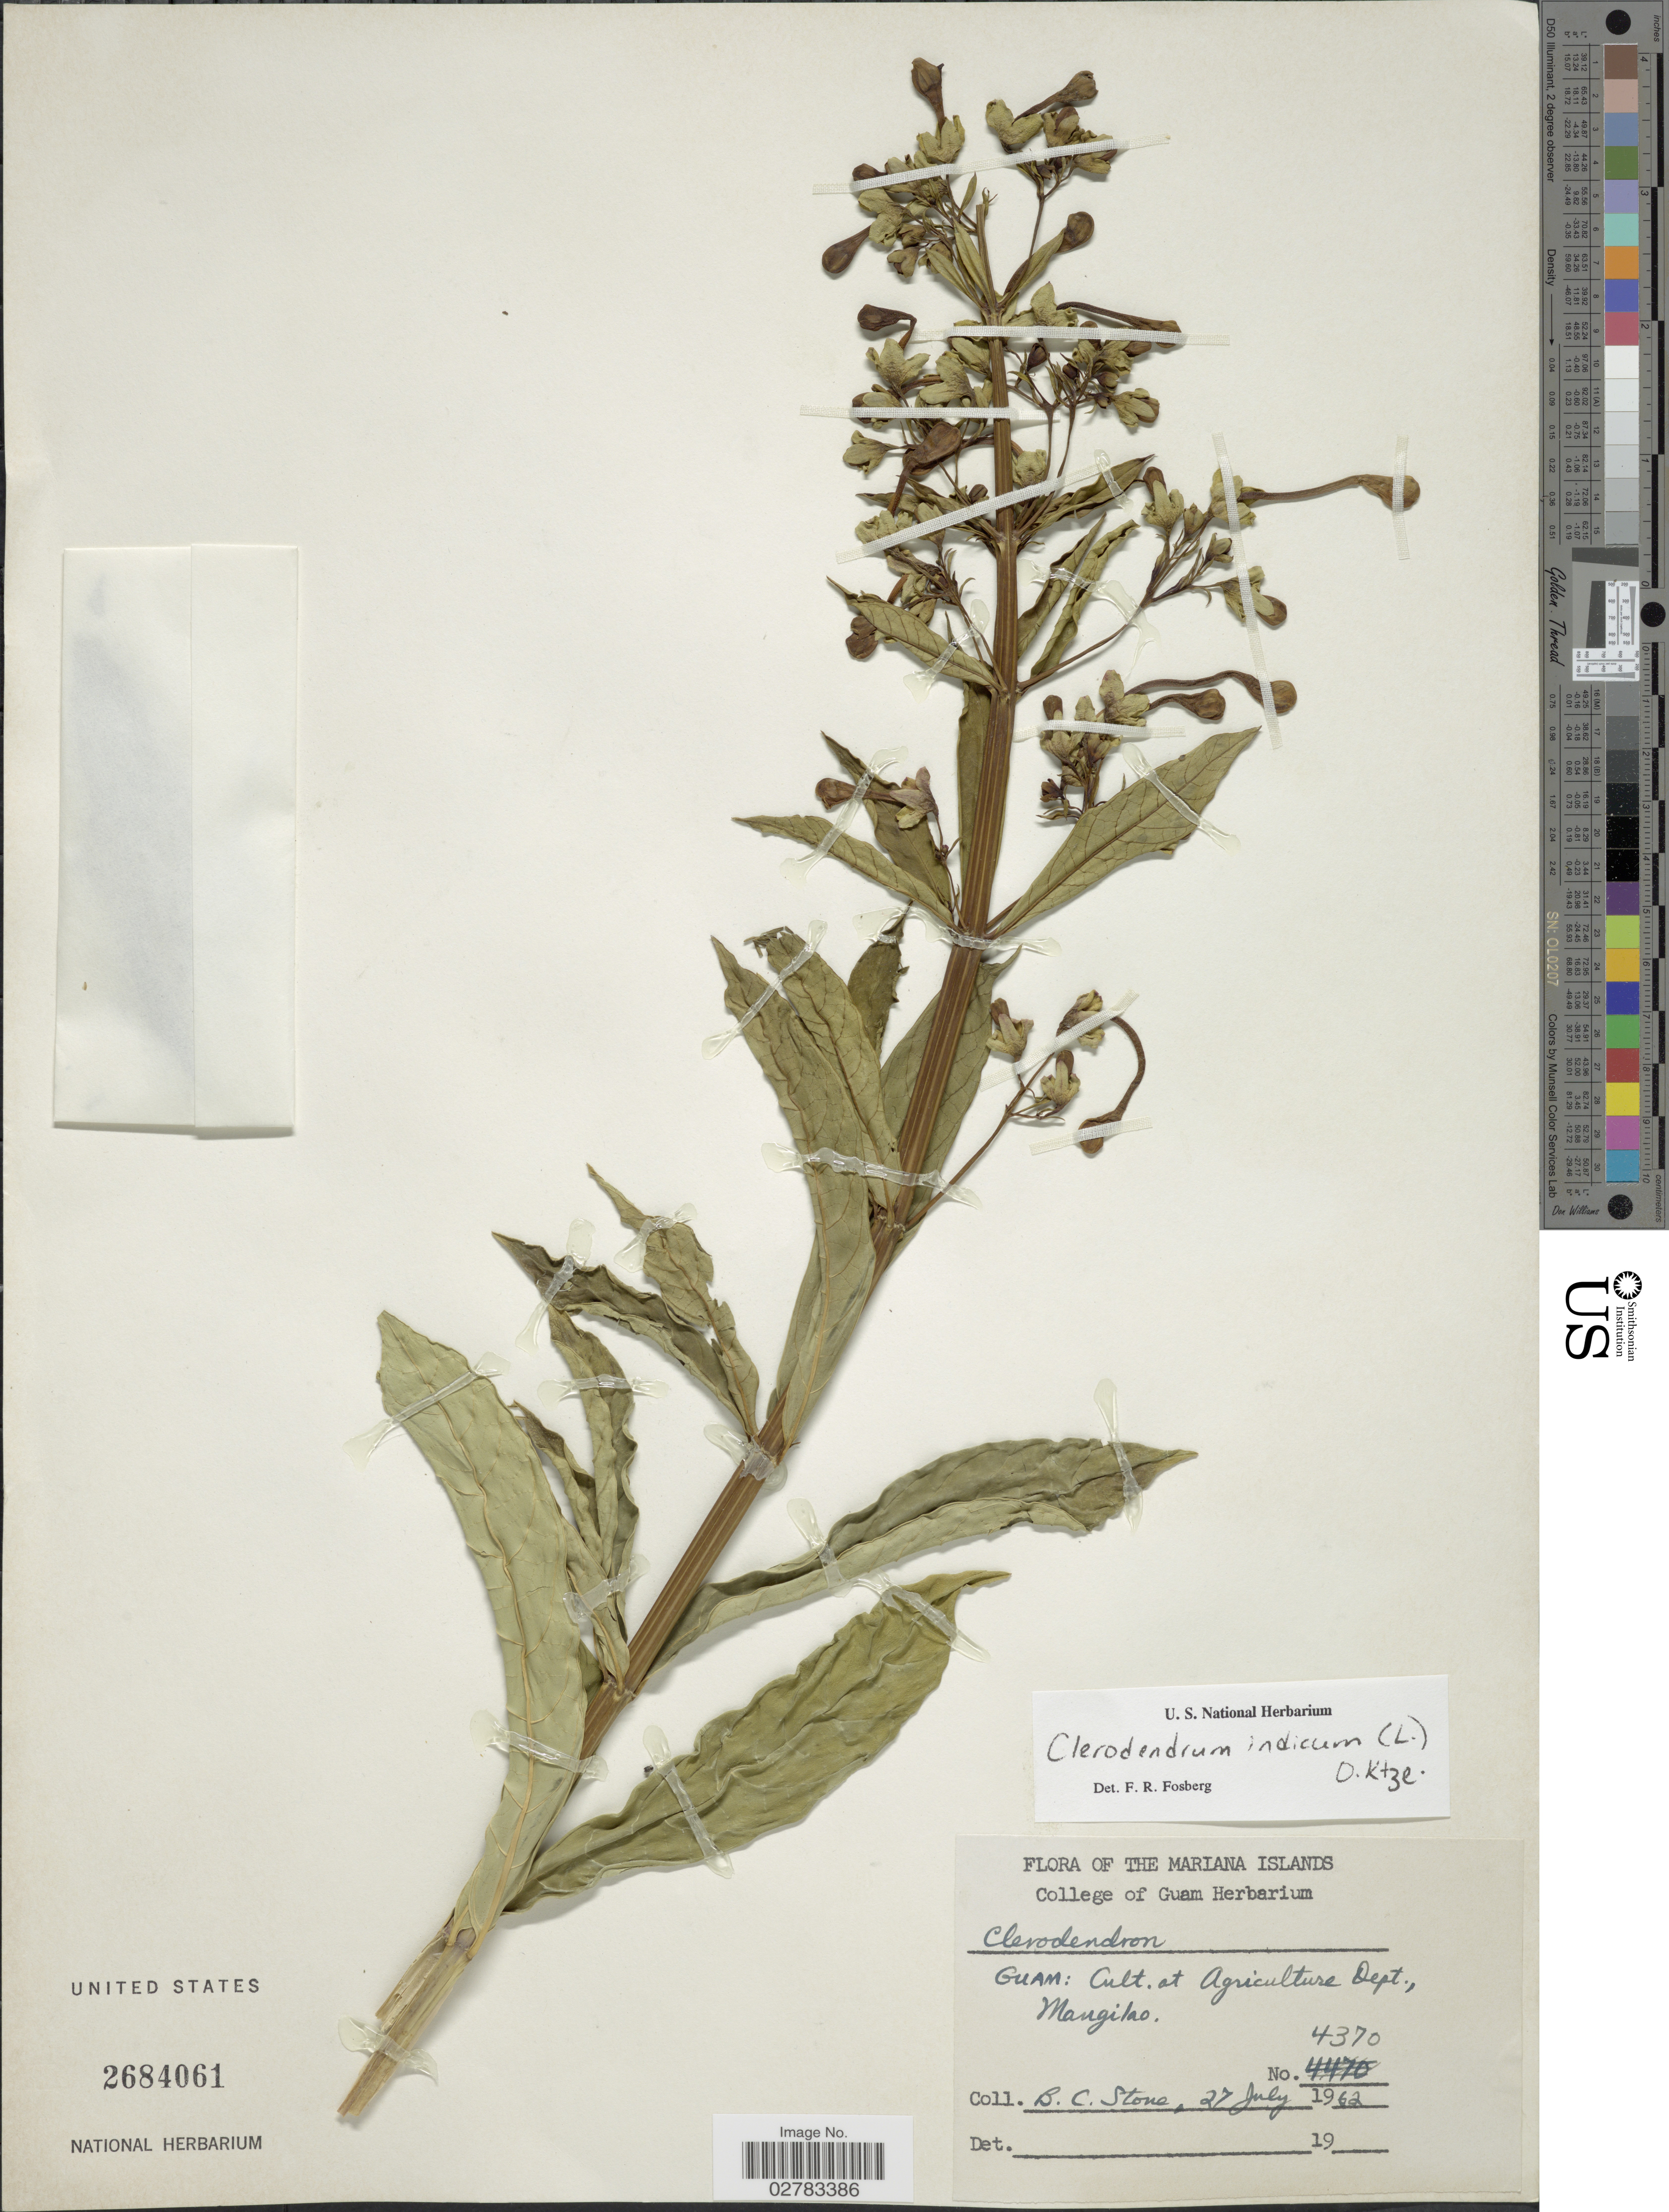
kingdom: Plantae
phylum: Tracheophyta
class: Magnoliopsida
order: Lamiales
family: Lamiaceae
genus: Clerodendrum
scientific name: Clerodendrum indicum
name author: (L.) Kuntze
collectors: B. C. Stone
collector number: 4370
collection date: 1962-07-27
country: Guam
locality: The Mariana Islands, Guam: Cult. at Agriculture Dept., Mangilao.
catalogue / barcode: US 2684061